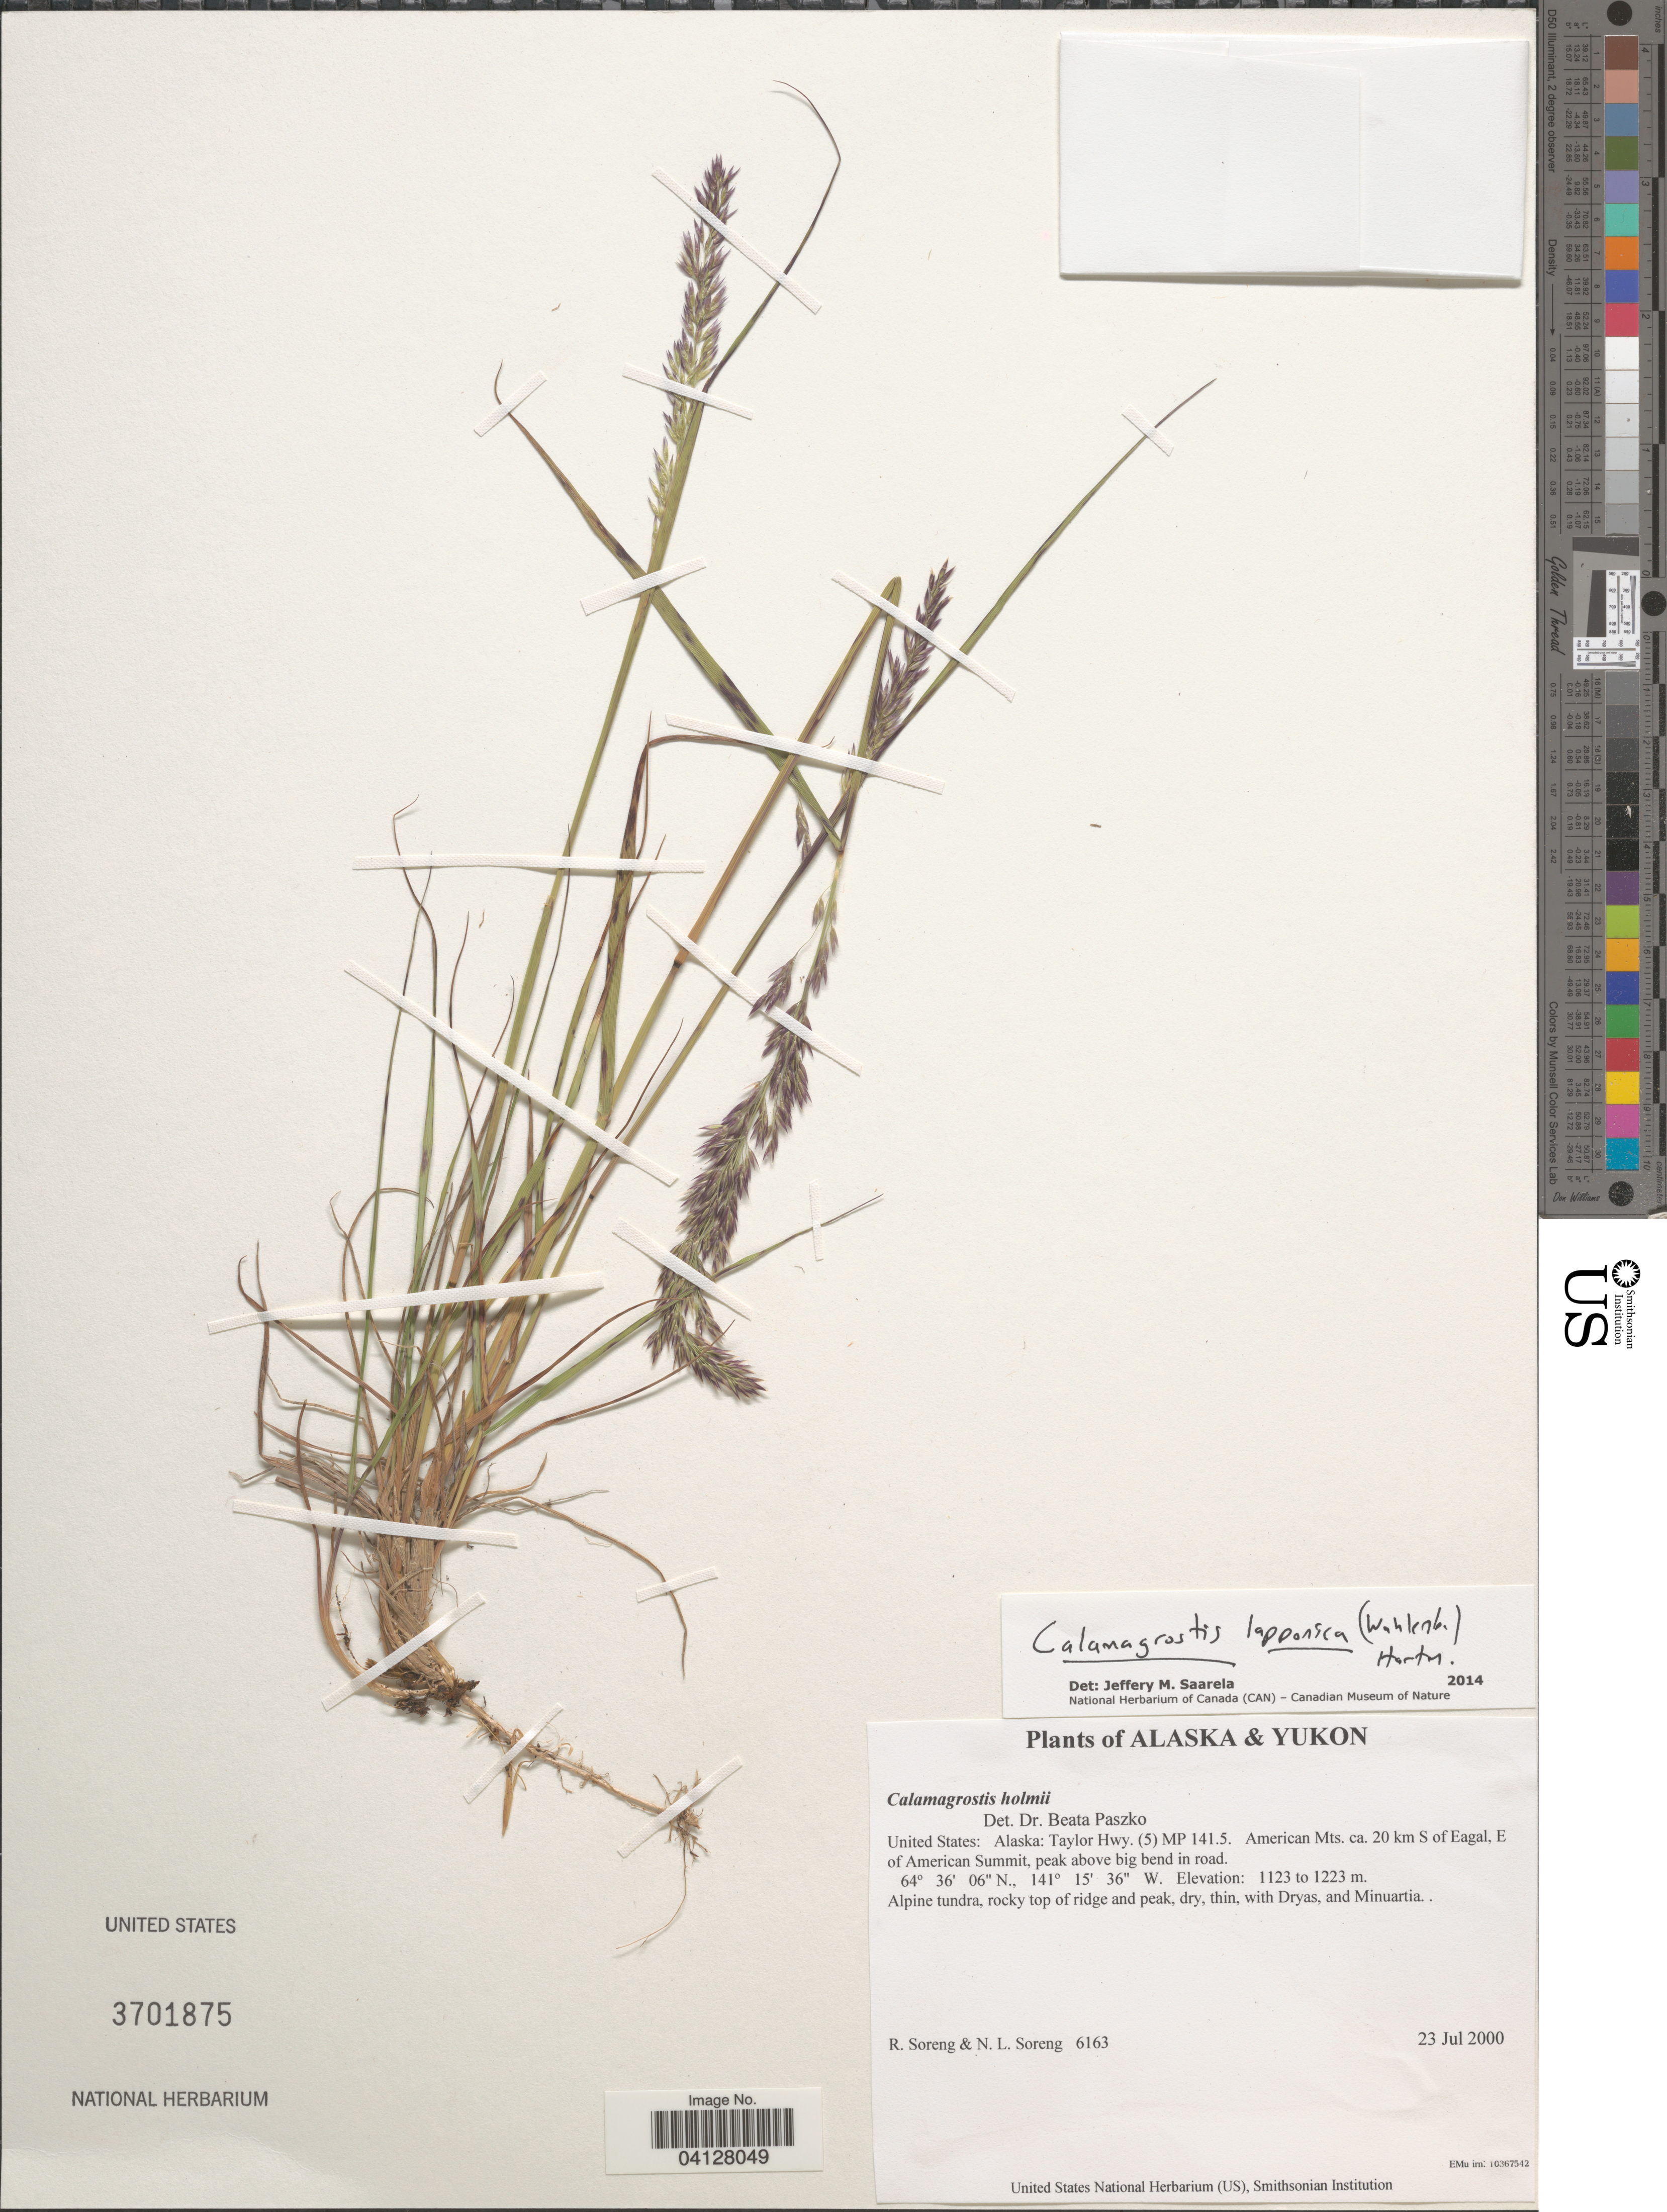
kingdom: Plantae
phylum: Tracheophyta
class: Liliopsida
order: Poales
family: Poaceae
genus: Calamagrostis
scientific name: Calamagrostis lapponica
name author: (Wahlenb.) Hartm.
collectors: R. J. Soreng & N. L. Soreng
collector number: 6163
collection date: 2000-07-23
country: United States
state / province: Alaska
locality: Taylor Hwy. (5) MP 141.5. American Mts. ca. 20 km S of Eagal, E of American Summit.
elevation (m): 1123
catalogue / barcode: US 3701875